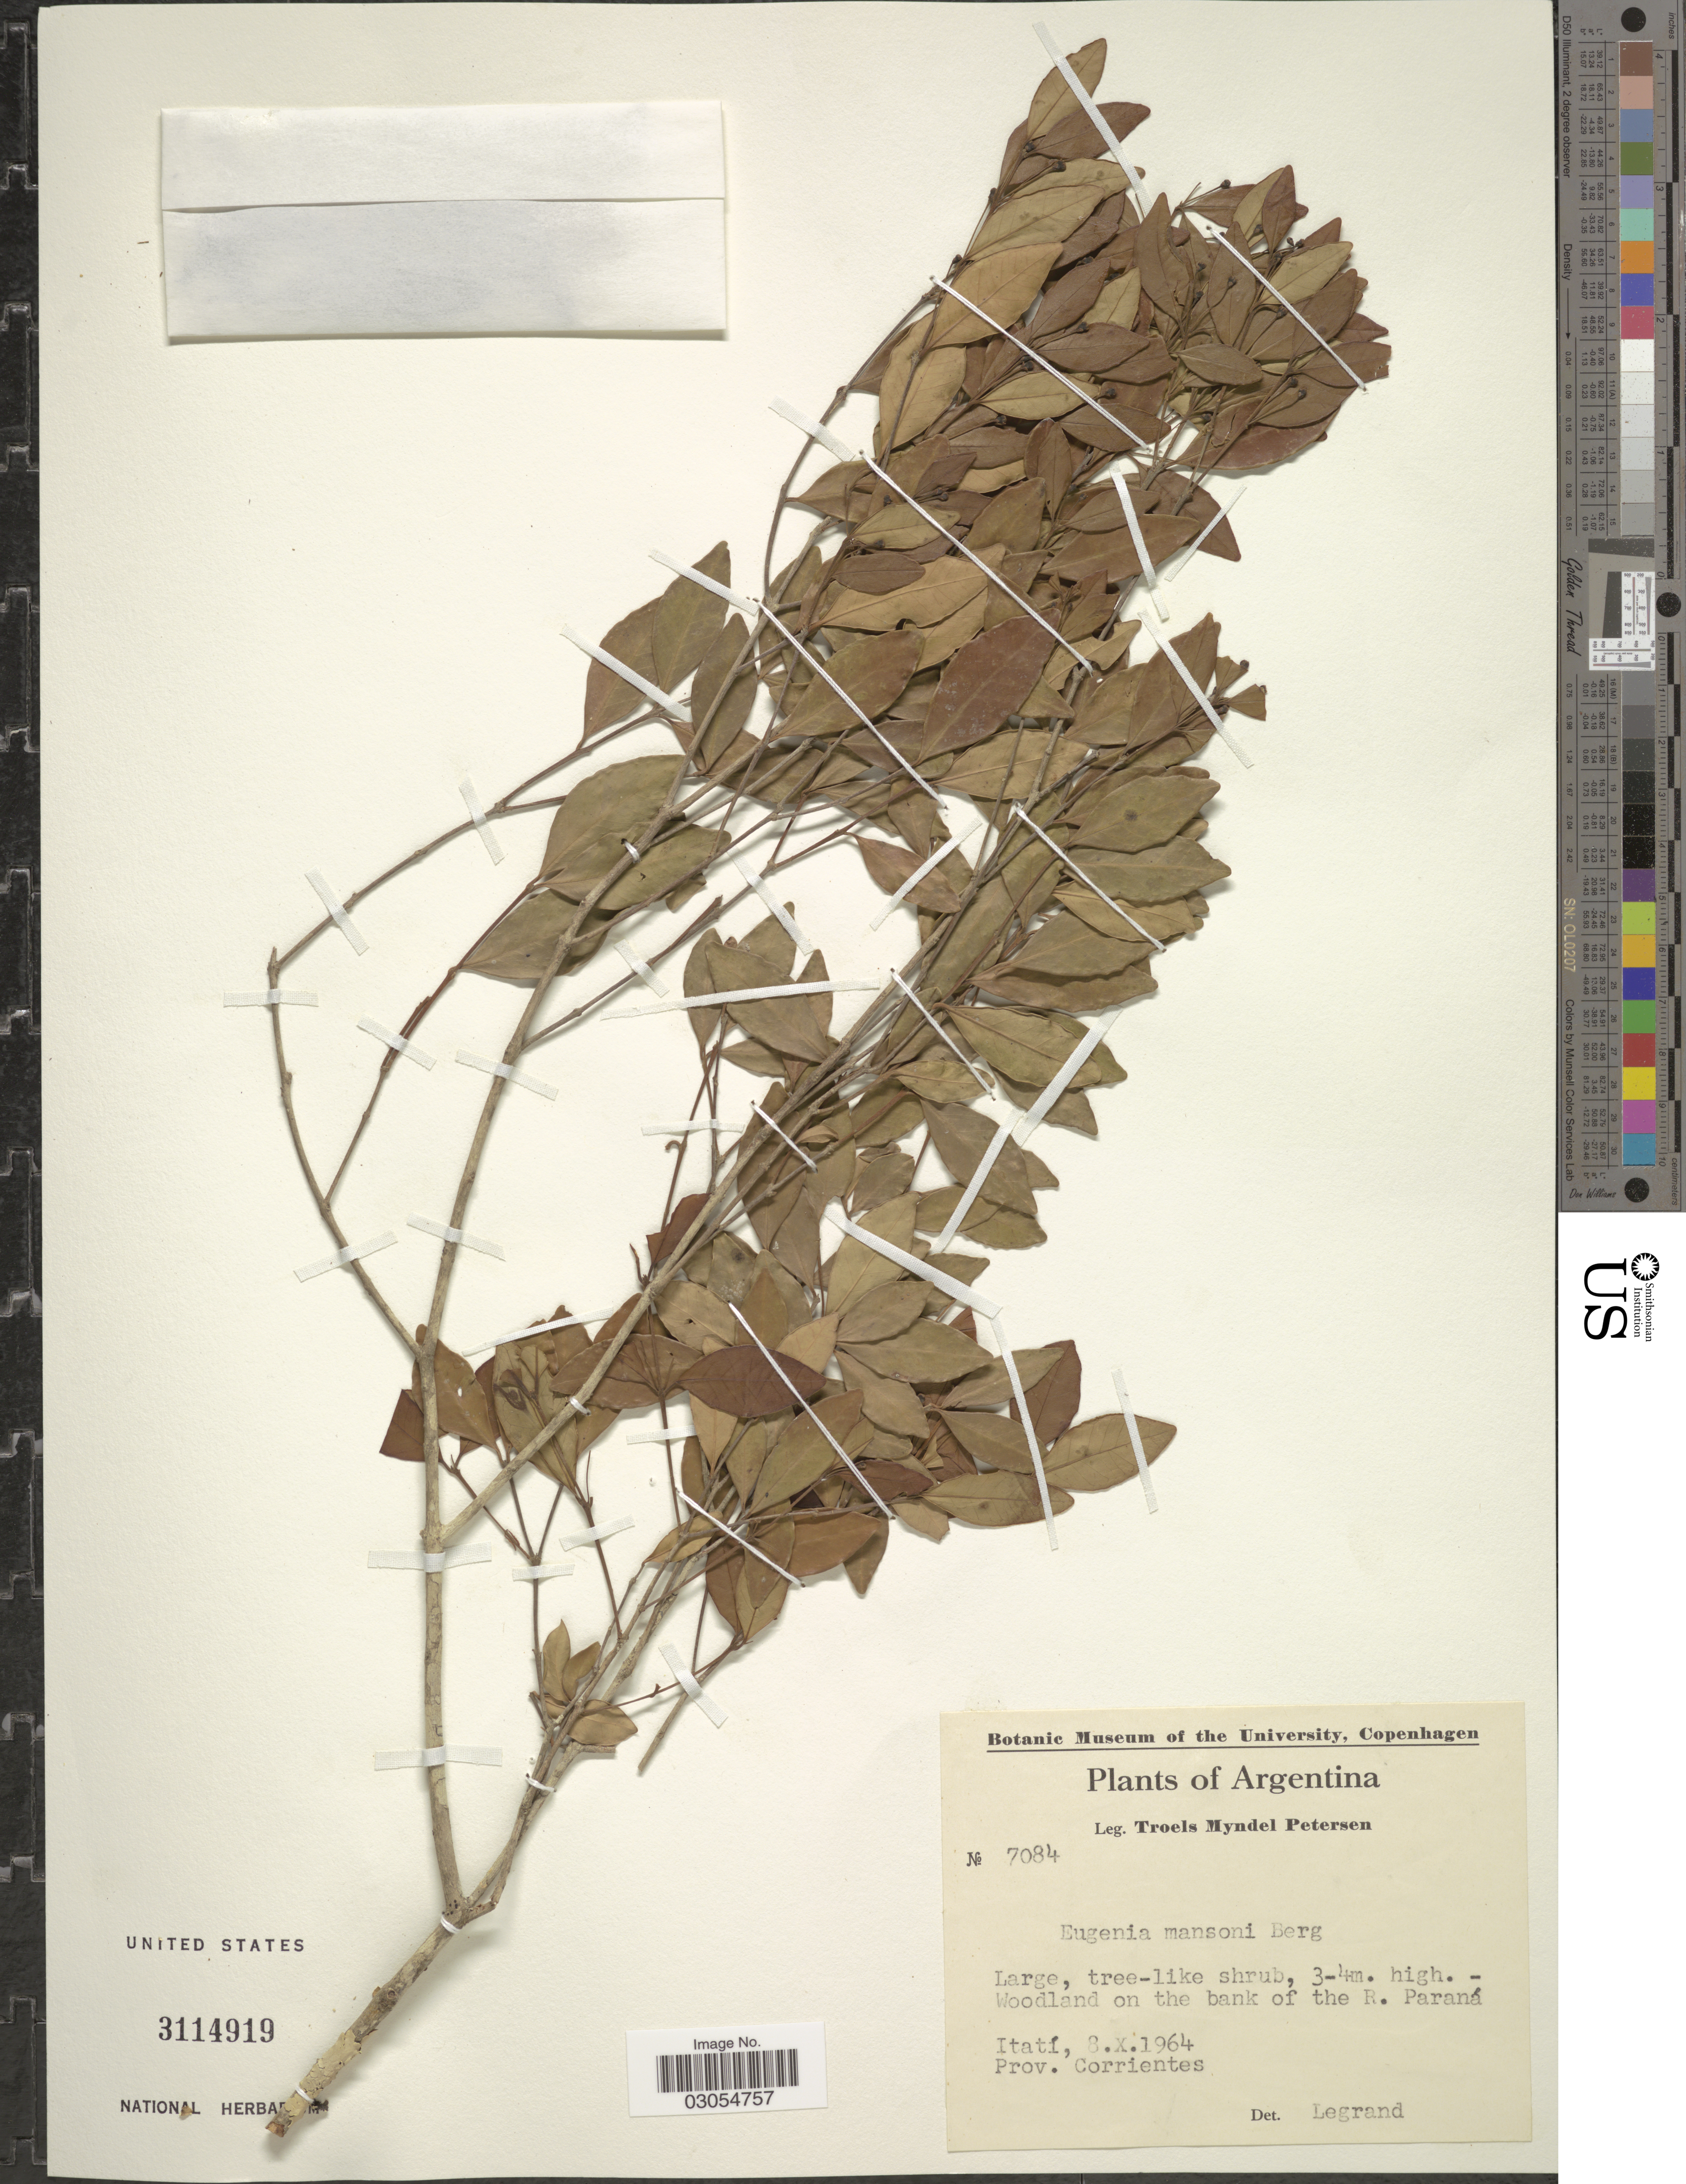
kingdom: Plantae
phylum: Tracheophyta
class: Magnoliopsida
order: Myrtales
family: Myrtaceae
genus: Eugenia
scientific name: Eugenia mansoi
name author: O. Berg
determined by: Strong, Mark T., (BOT), Smithsonian Institution - National Museum of Natural History (UNITED STATES)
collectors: T. M. Petersen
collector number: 7084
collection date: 1964-10-08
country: Argentina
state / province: Corrientes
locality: Woodland on the bank of the R. Paraná. Itatí.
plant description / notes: orth var."mansoni" correctable to mansoi. The epithet honors A.L.P. da Silva Manso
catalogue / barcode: US 3114919